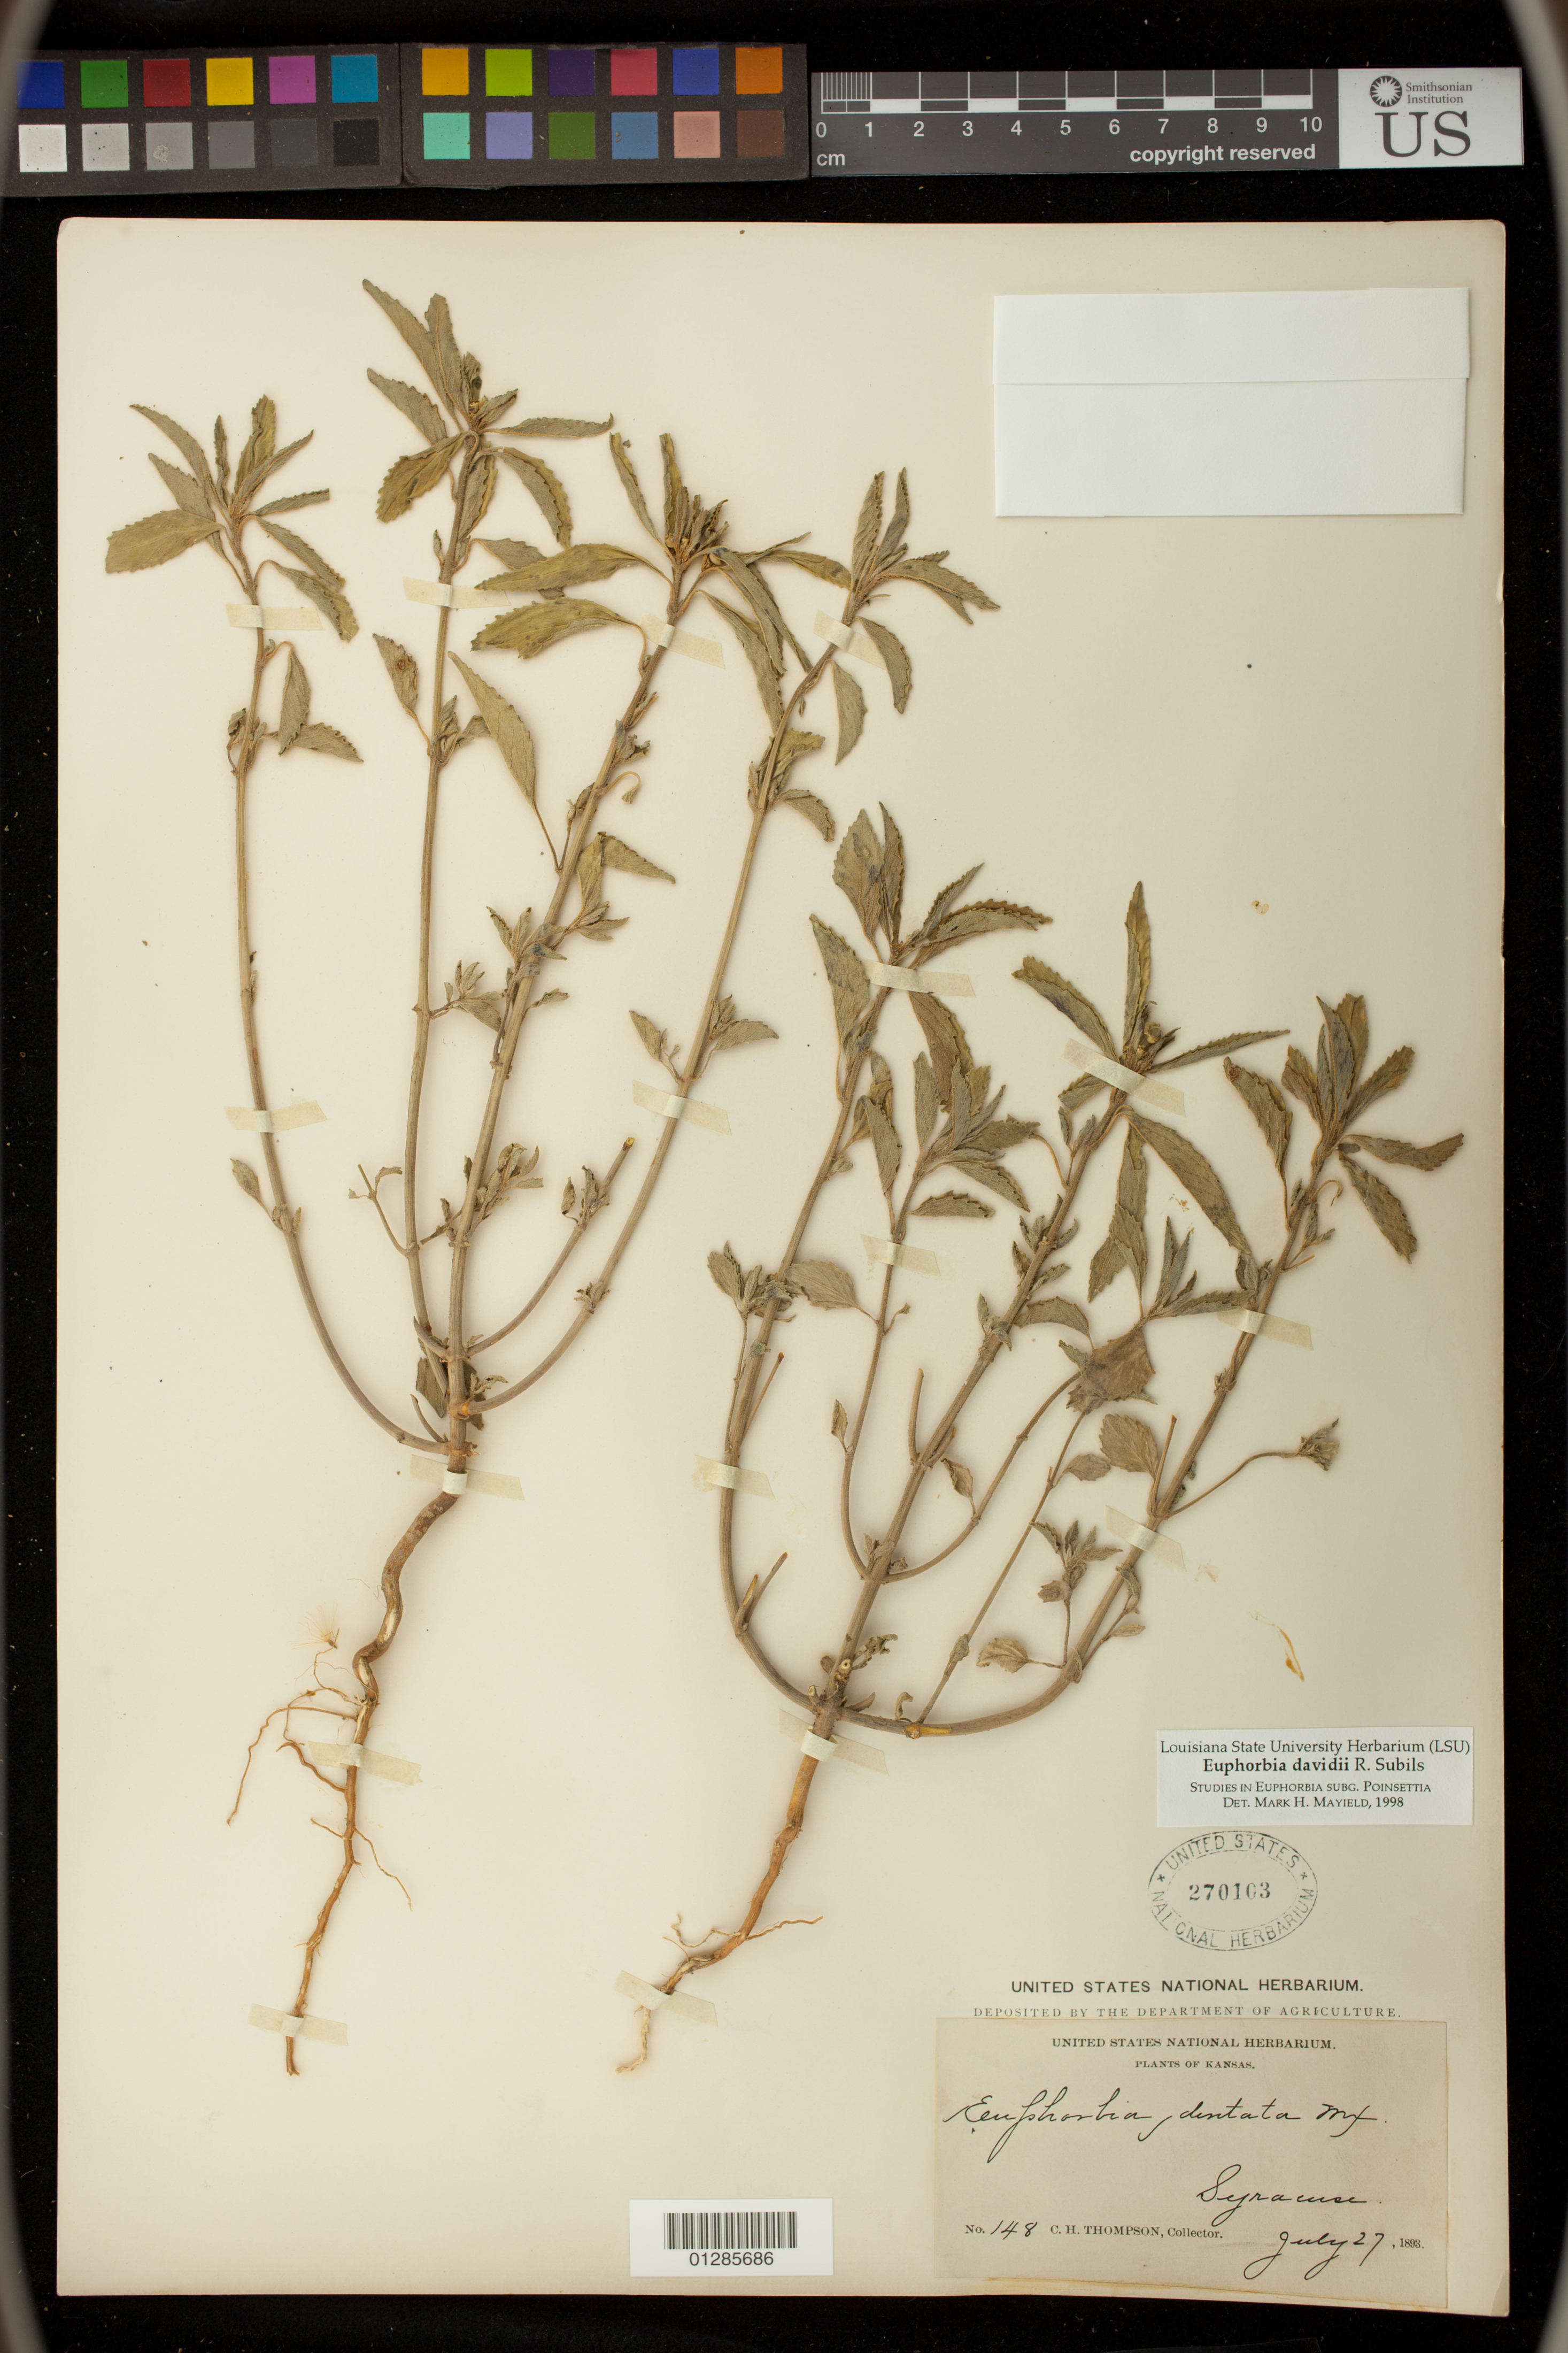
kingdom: Plantae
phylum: Tracheophyta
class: Magnoliopsida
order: Malpighiales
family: Euphorbiaceae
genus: Euphorbia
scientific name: Euphorbia davidii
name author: Subils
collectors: C. H. Thompson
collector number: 148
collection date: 1893-07-27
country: United States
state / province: Kansas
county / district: Hamilton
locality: Syracuse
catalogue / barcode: US 270103